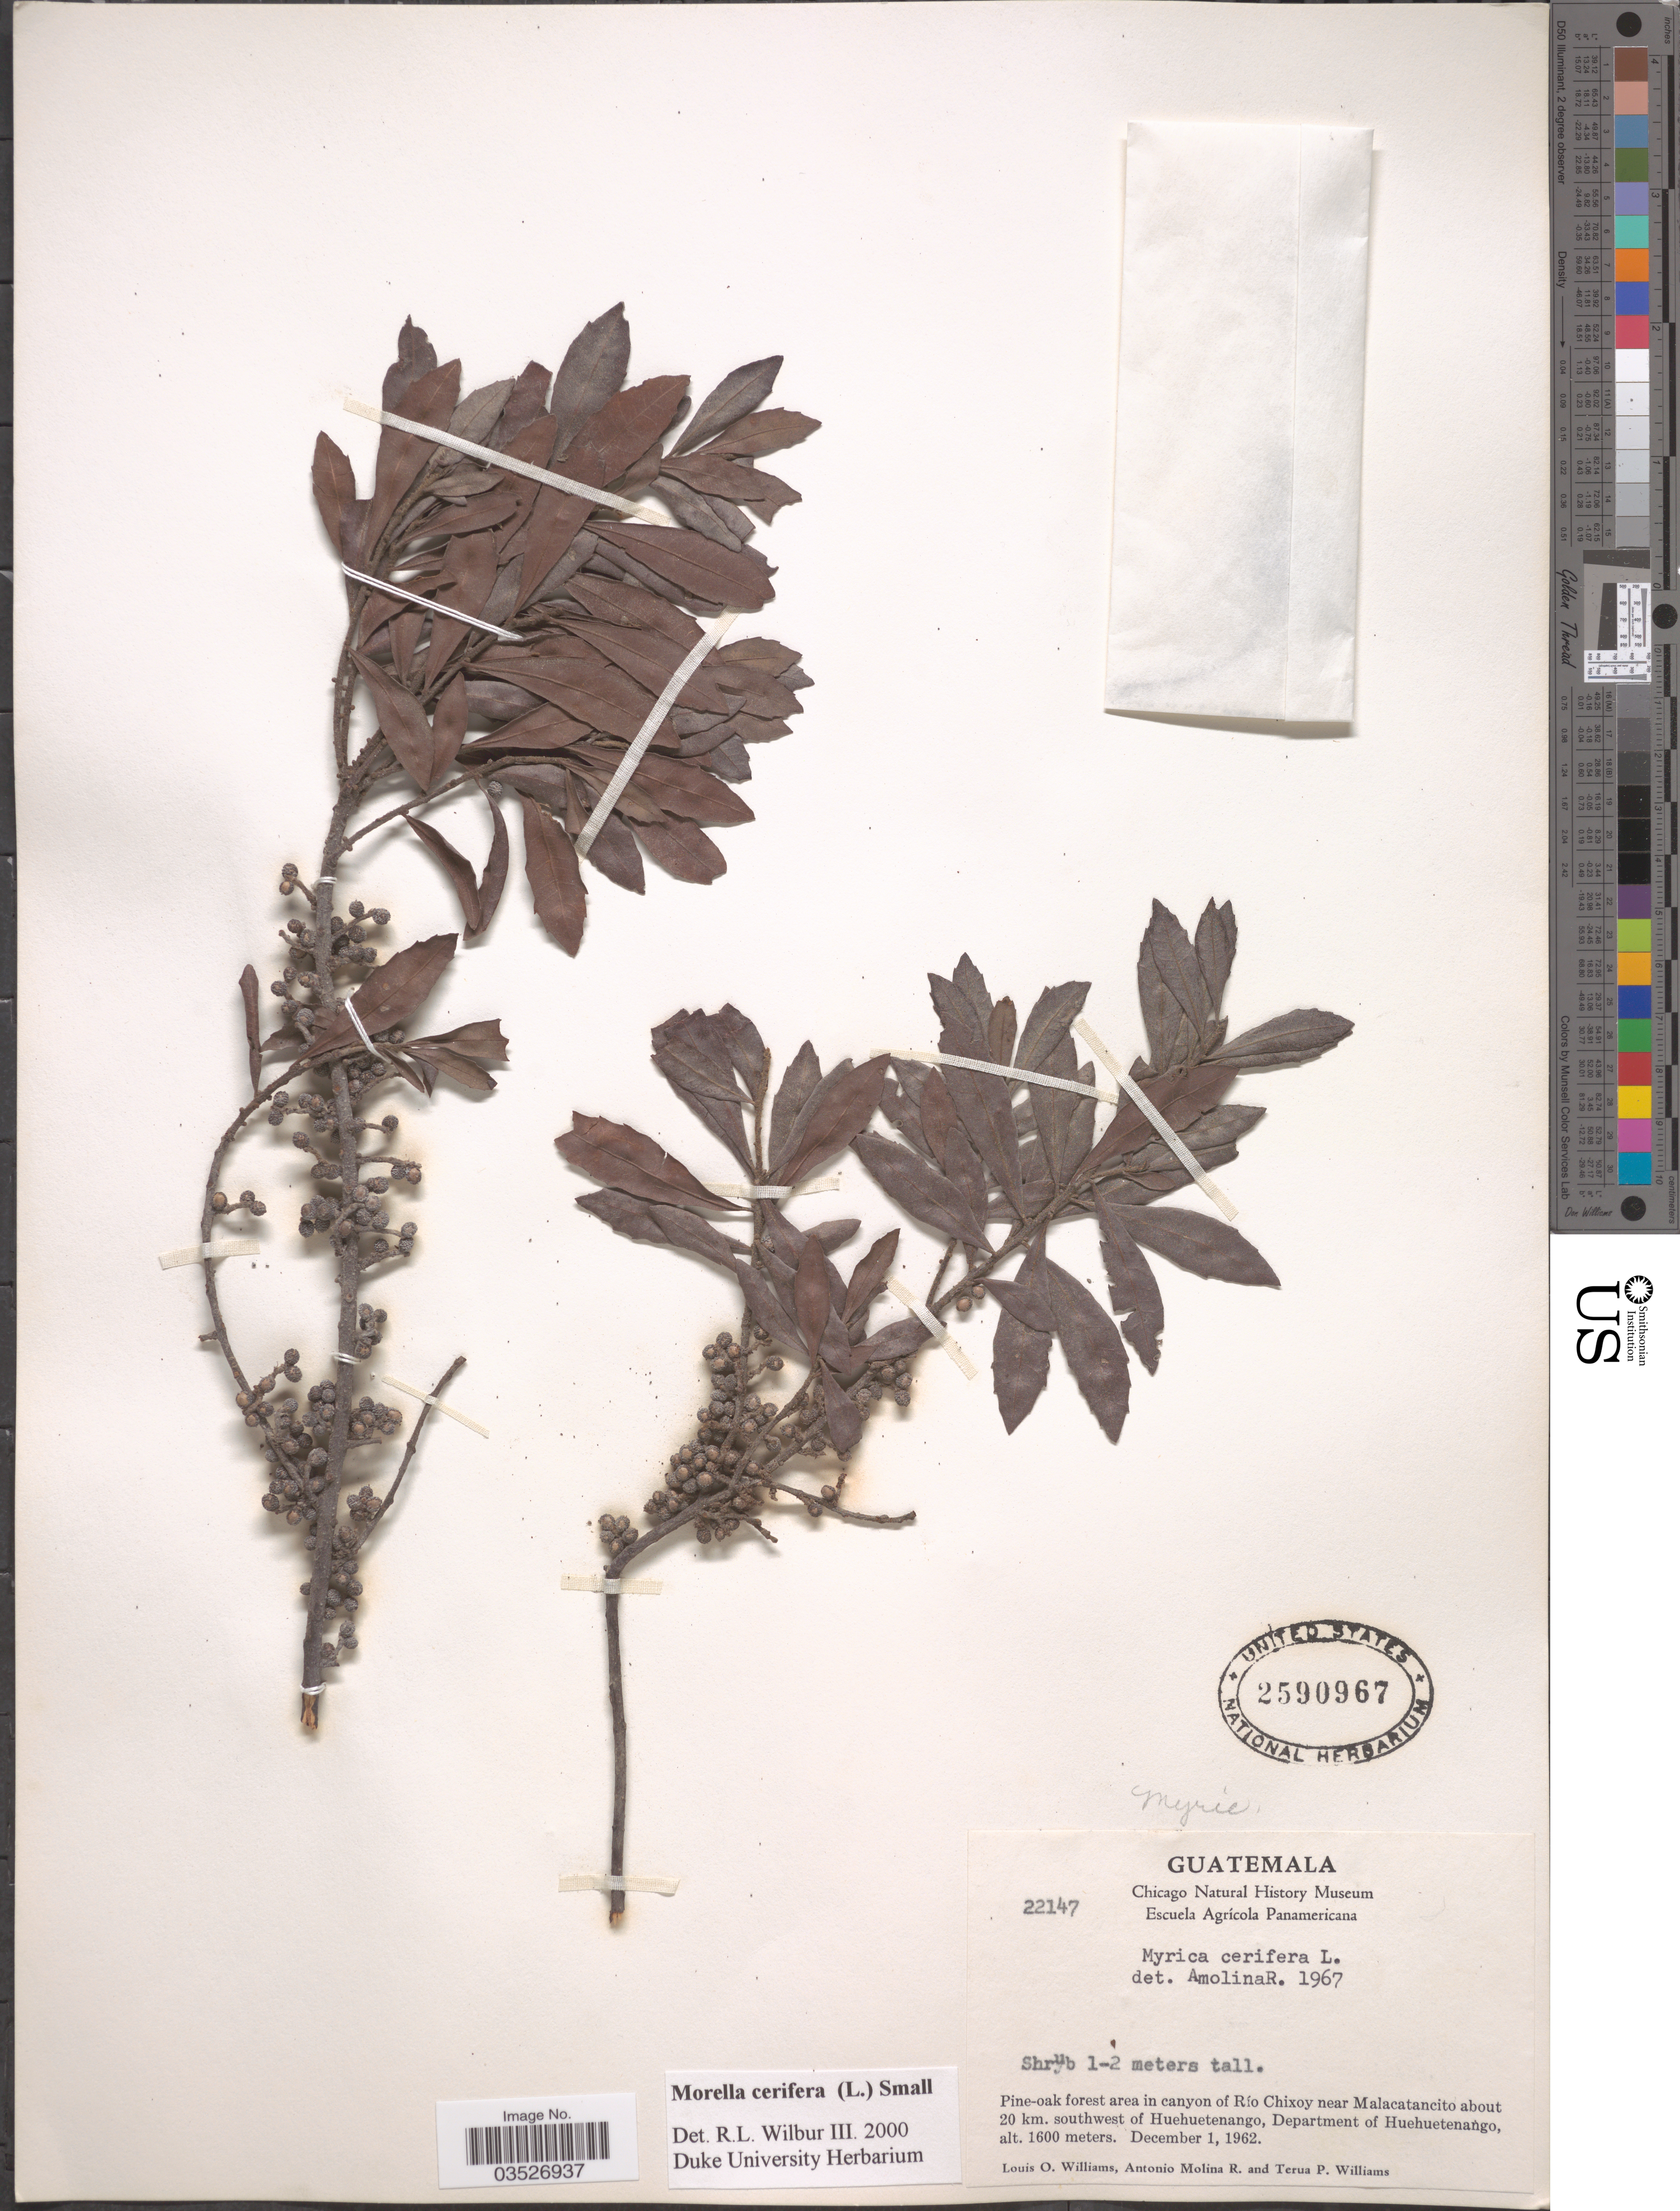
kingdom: Plantae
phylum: Tracheophyta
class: Magnoliopsida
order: Fagales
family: Myricaceae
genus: Morella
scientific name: Morella cerifera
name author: (L.) Small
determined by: Wilbur, R. L.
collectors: L. O. Williams, A. Molina R. & T. Williams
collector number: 22147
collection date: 1962-12-01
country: Guatemala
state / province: Huehuetenango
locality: Pine-oak forest area in canyon of Río Chixoy near Malacatancito about 20 km. southwest of Huehuetenango, Department of Huehuetenango.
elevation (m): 1600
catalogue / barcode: US 2590967